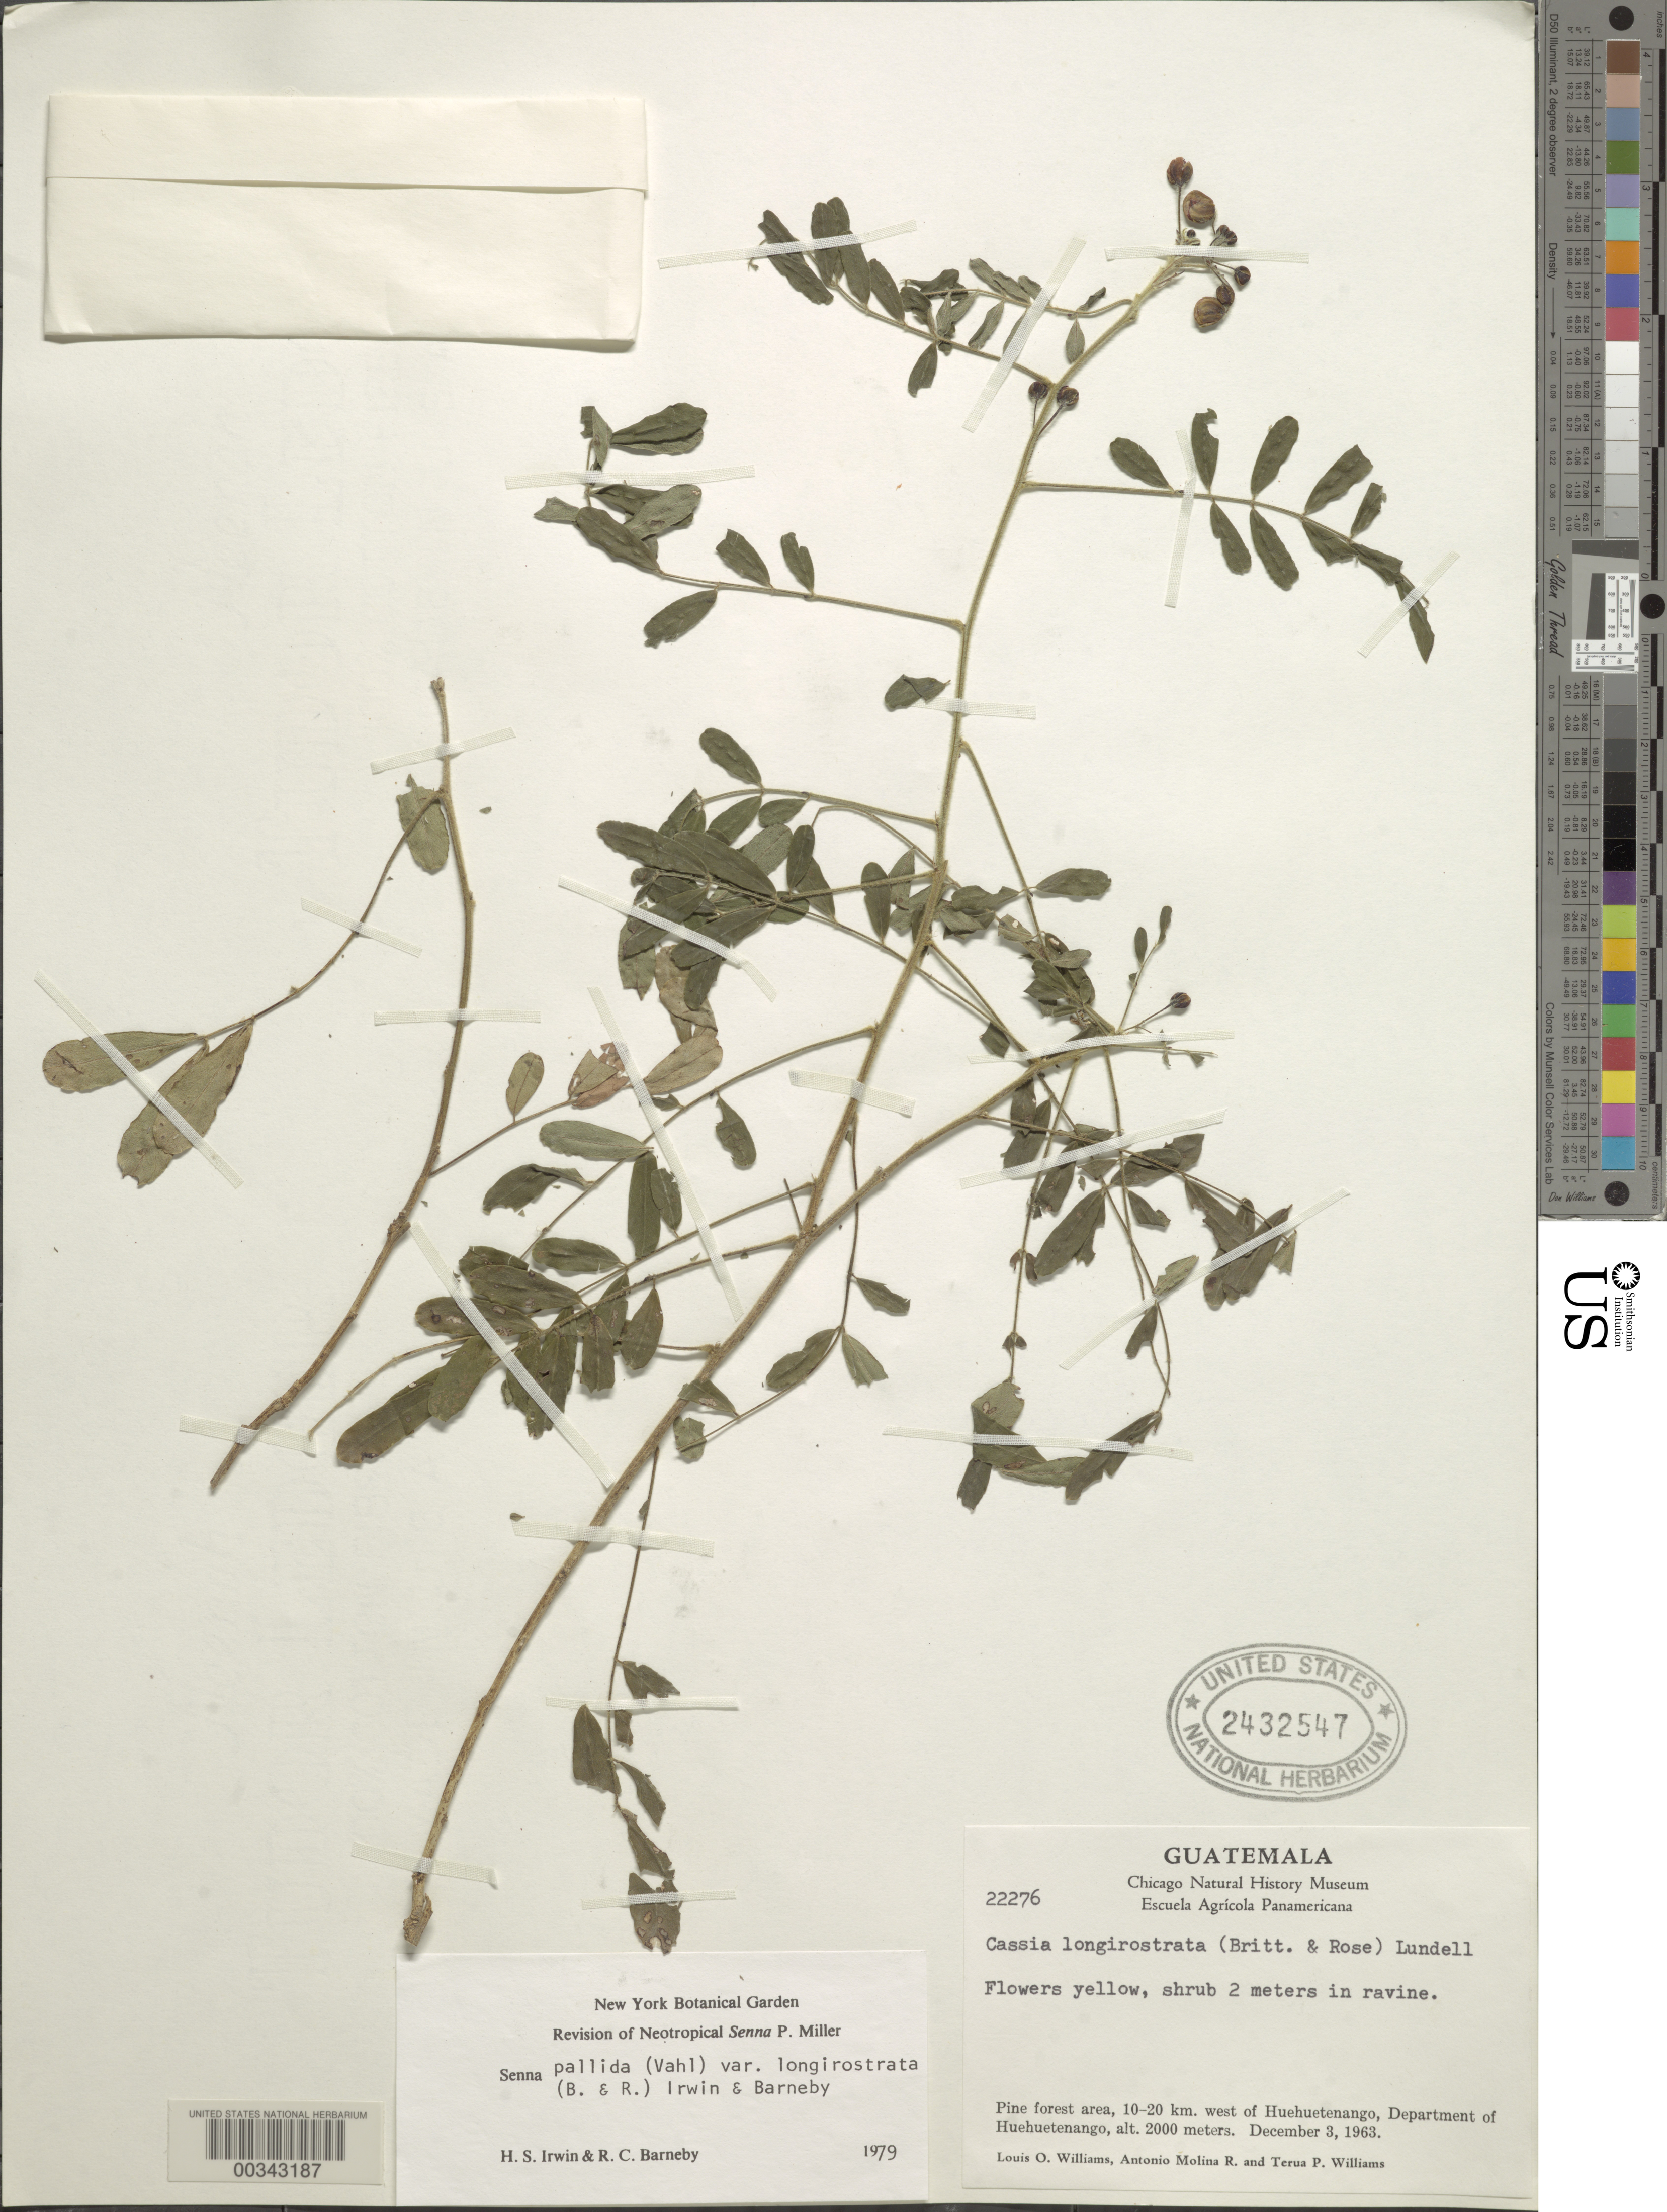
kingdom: Plantae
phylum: Tracheophyta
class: Magnoliopsida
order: Fabales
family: Fabaceae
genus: Senna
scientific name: Senna pallida var. cordillerae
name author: H.S. Irwin & Barneby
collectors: L. O. Williams, A. Molina R. & T. P. Williams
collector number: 22276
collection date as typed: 03 Dec 1963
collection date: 1963-12-03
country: Guatemala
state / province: Huehuetenango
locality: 10-20 km W of Huehuetenango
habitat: Pine forest area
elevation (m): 2000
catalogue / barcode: US 2432547